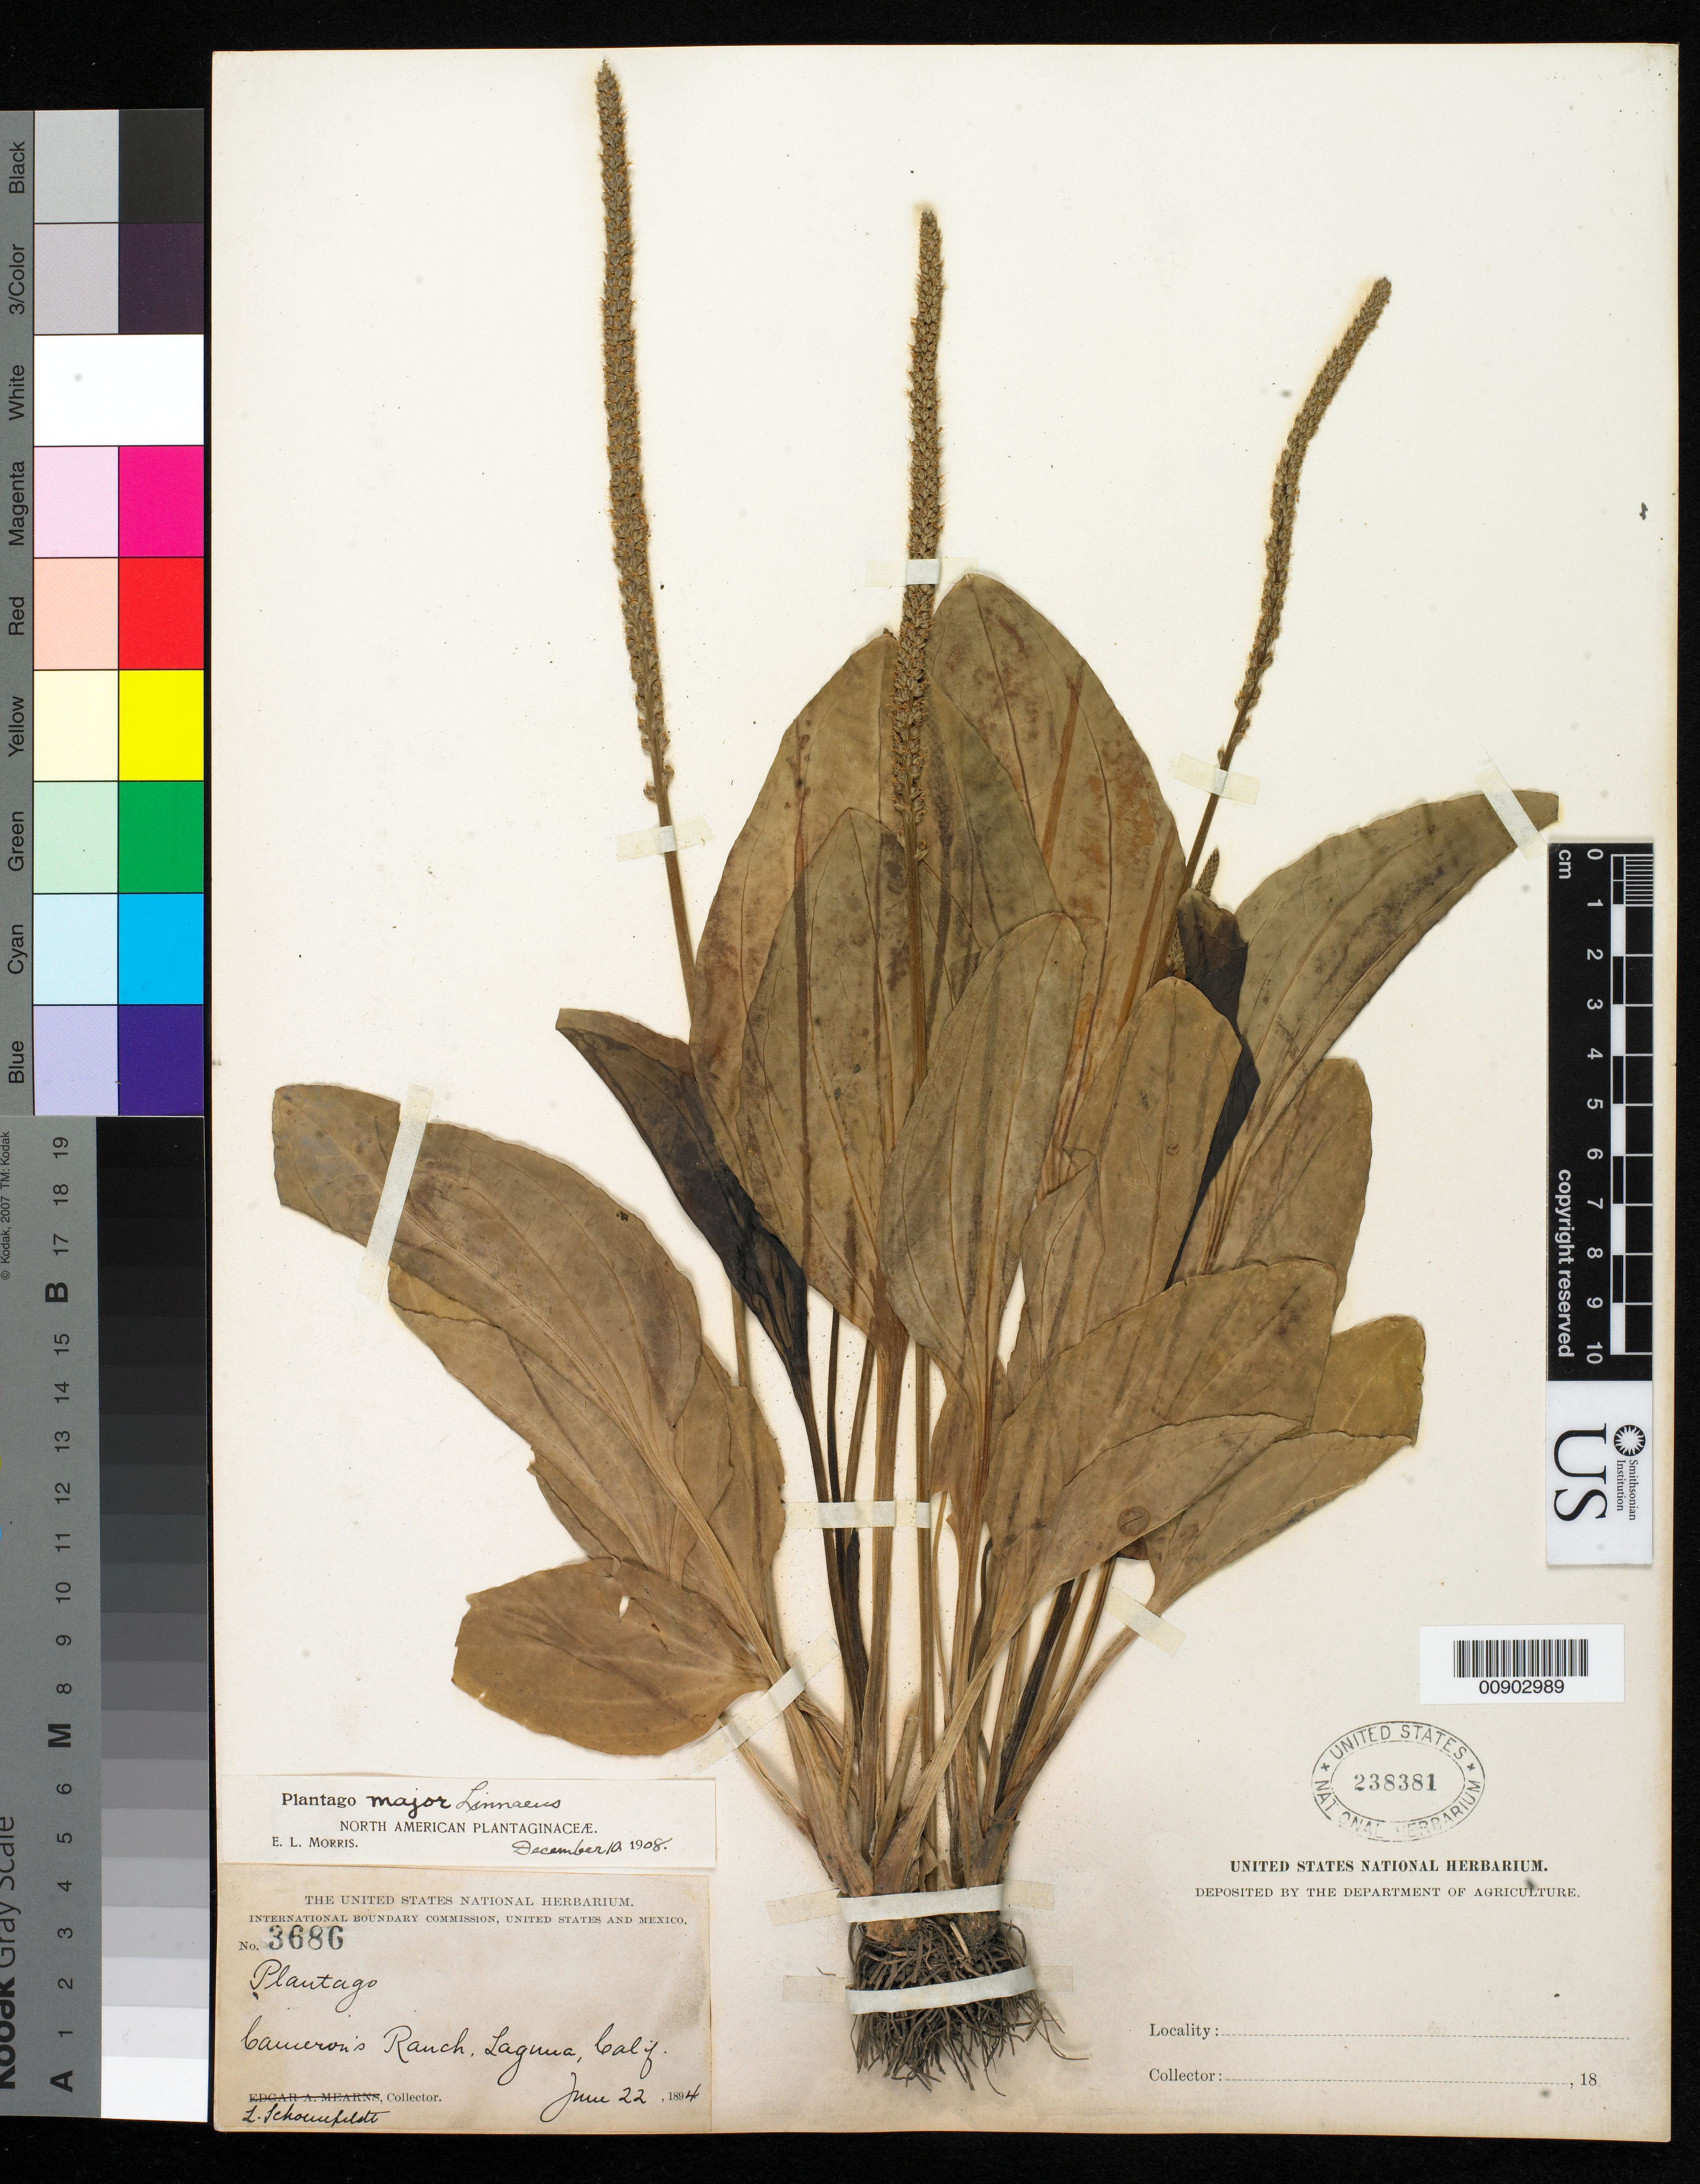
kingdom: Plantae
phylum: Tracheophyta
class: Magnoliopsida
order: Lamiales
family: Plantaginaceae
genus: Plantago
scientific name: Plantago major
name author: L.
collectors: L. Schoenfeldt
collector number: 3686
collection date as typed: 22 Jun 1894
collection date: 1894-06-22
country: United States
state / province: California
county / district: Orange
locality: Cameron's ranch, Laguna, California.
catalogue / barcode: US 238381